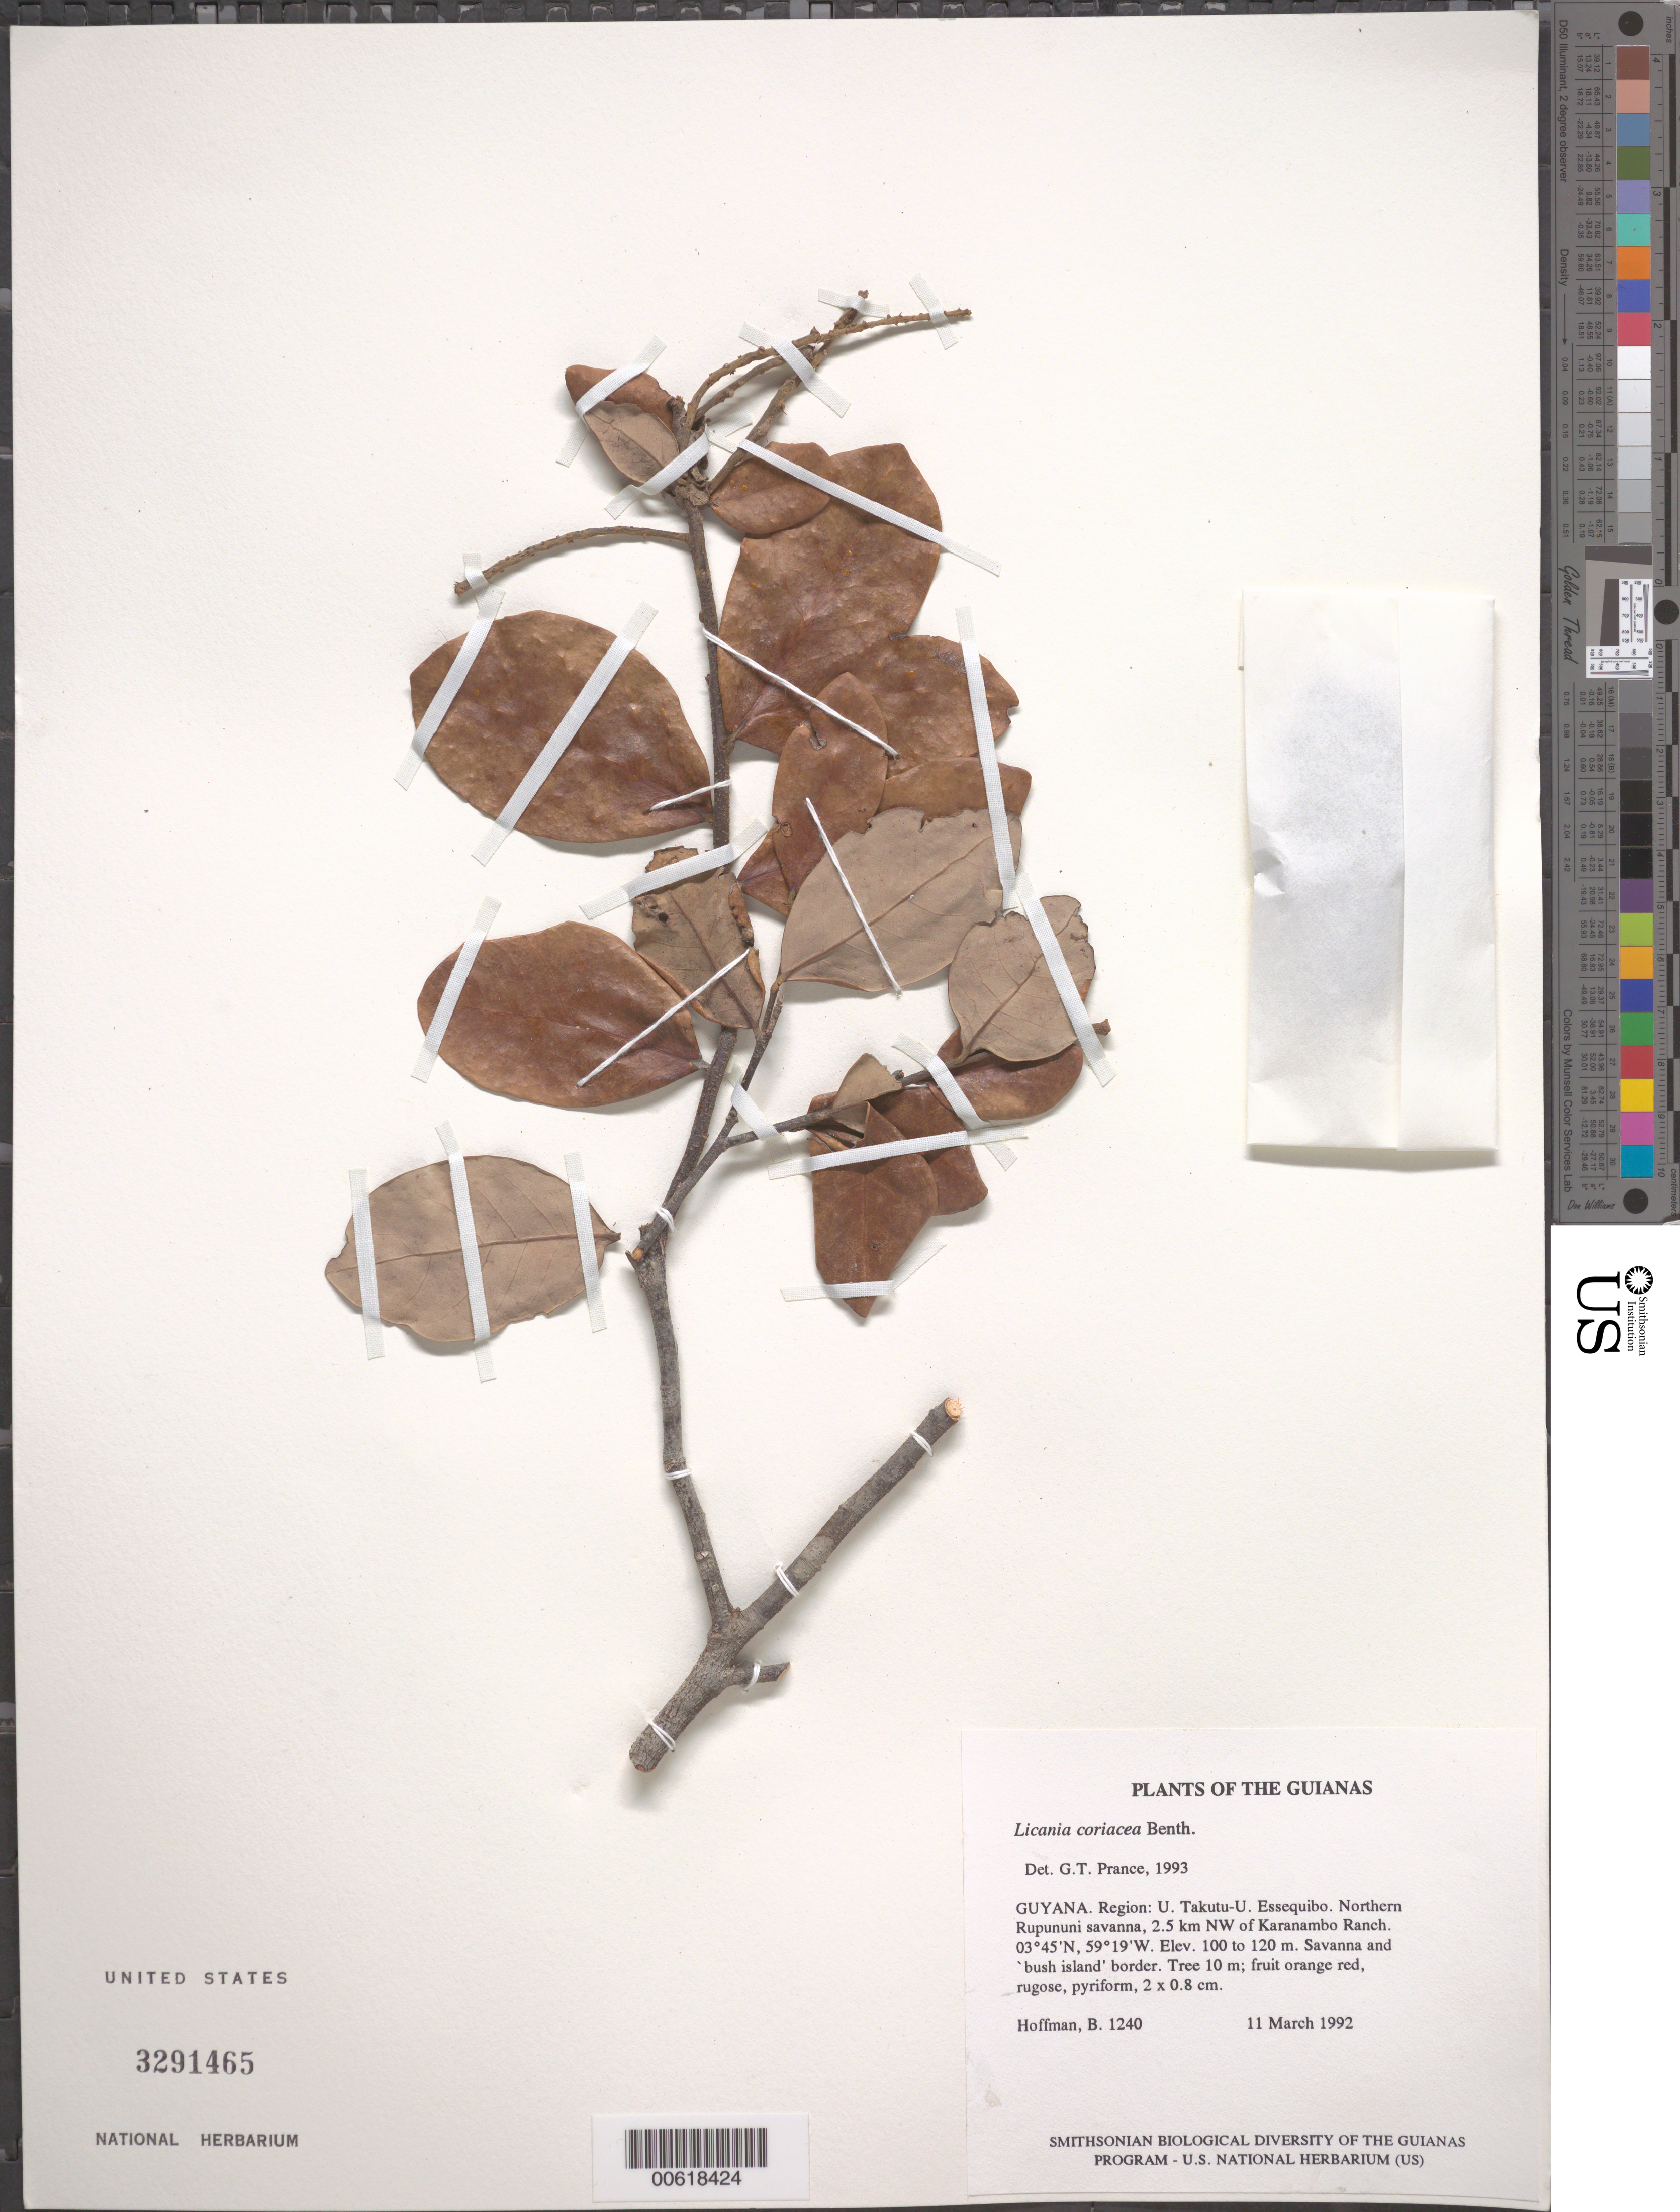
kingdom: Plantae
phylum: Tracheophyta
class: Magnoliopsida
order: Malpighiales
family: Chrysobalanaceae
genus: Licania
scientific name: Licania coriacea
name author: Benth.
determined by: Prance, G. T.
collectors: B. Hoffman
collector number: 1240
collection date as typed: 11 March 1992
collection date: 1992-03-11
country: Guyana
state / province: U. Takutu-U. Essequibo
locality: Northern Rupununi savanna, 2.5 km NW of Karanambo Ranch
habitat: Savanna and "bush island" border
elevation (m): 100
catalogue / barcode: US 3291465